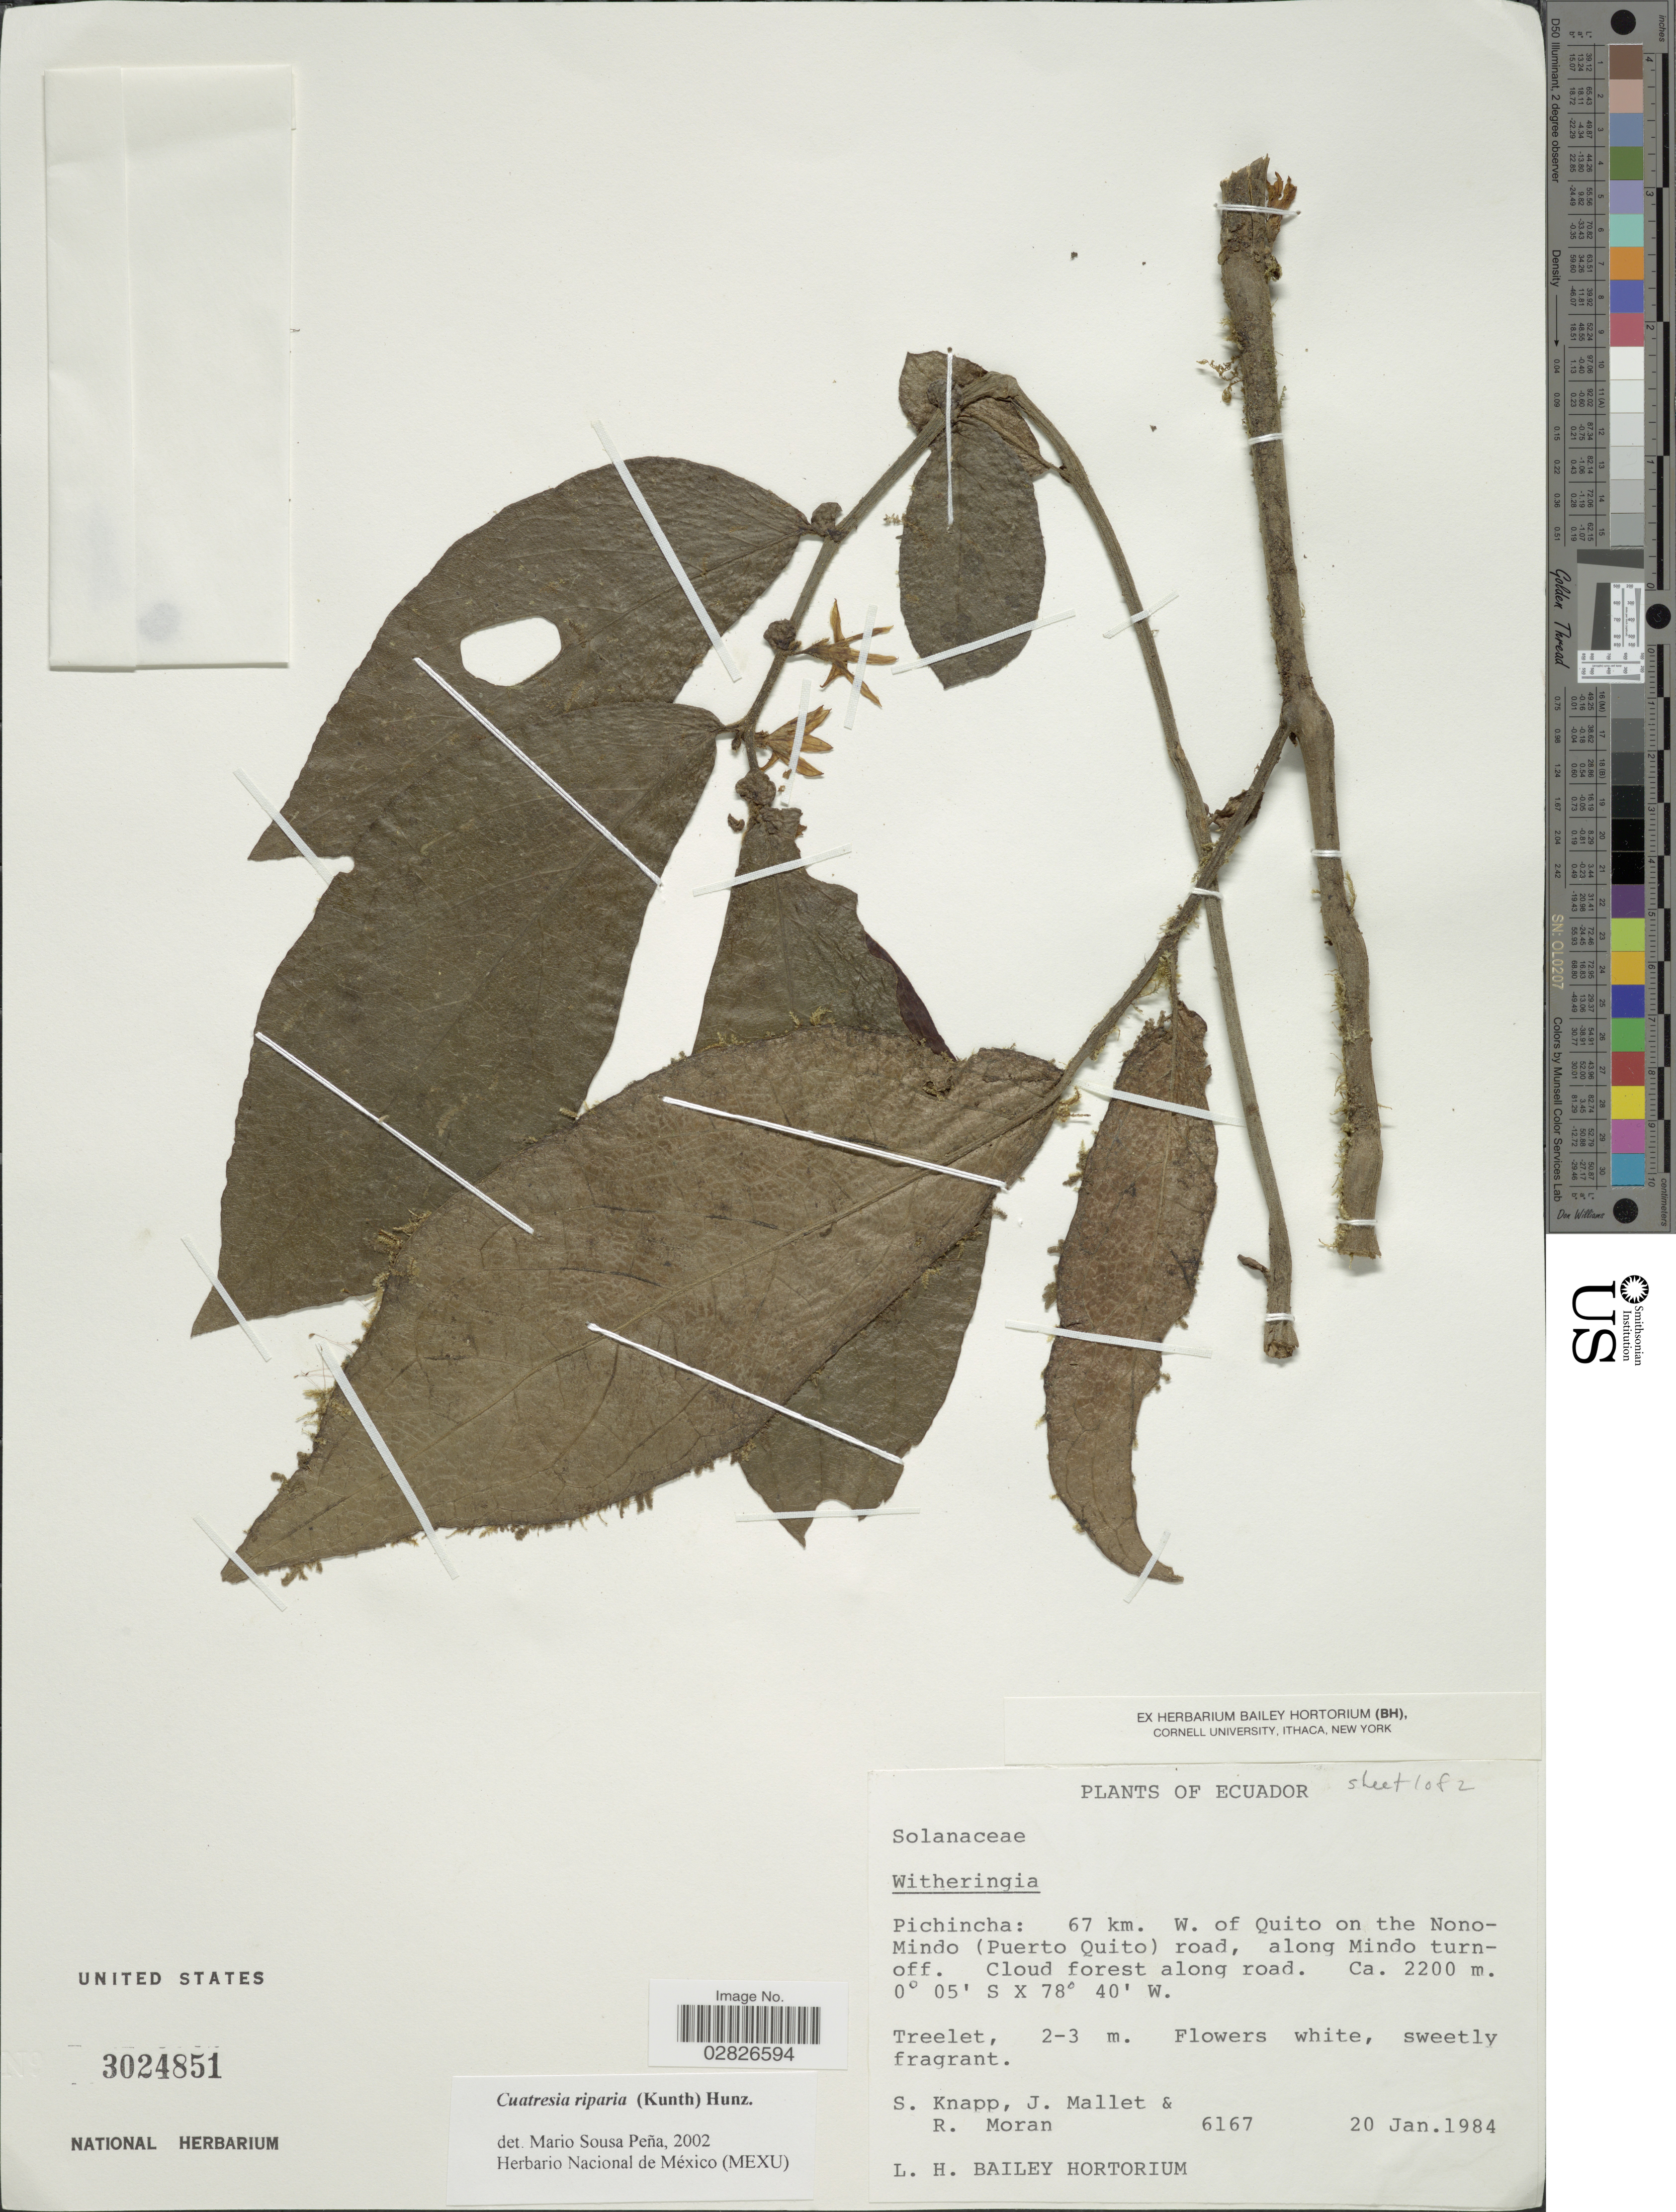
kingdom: Plantae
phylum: Tracheophyta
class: Magnoliopsida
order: Solanales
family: Solanaceae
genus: Cuatresia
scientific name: Cuatresia riparia var. riparia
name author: (Kunth) Hunz.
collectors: S. Knapp, J. Mallet & R. Moran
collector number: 6167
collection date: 1984-01-20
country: Ecuador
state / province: Pichincha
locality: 67 km. W. of Quito on the Nono-Mindo (Puerto Quito) road, along Mindo turnoff.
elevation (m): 2200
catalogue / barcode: US 3024851